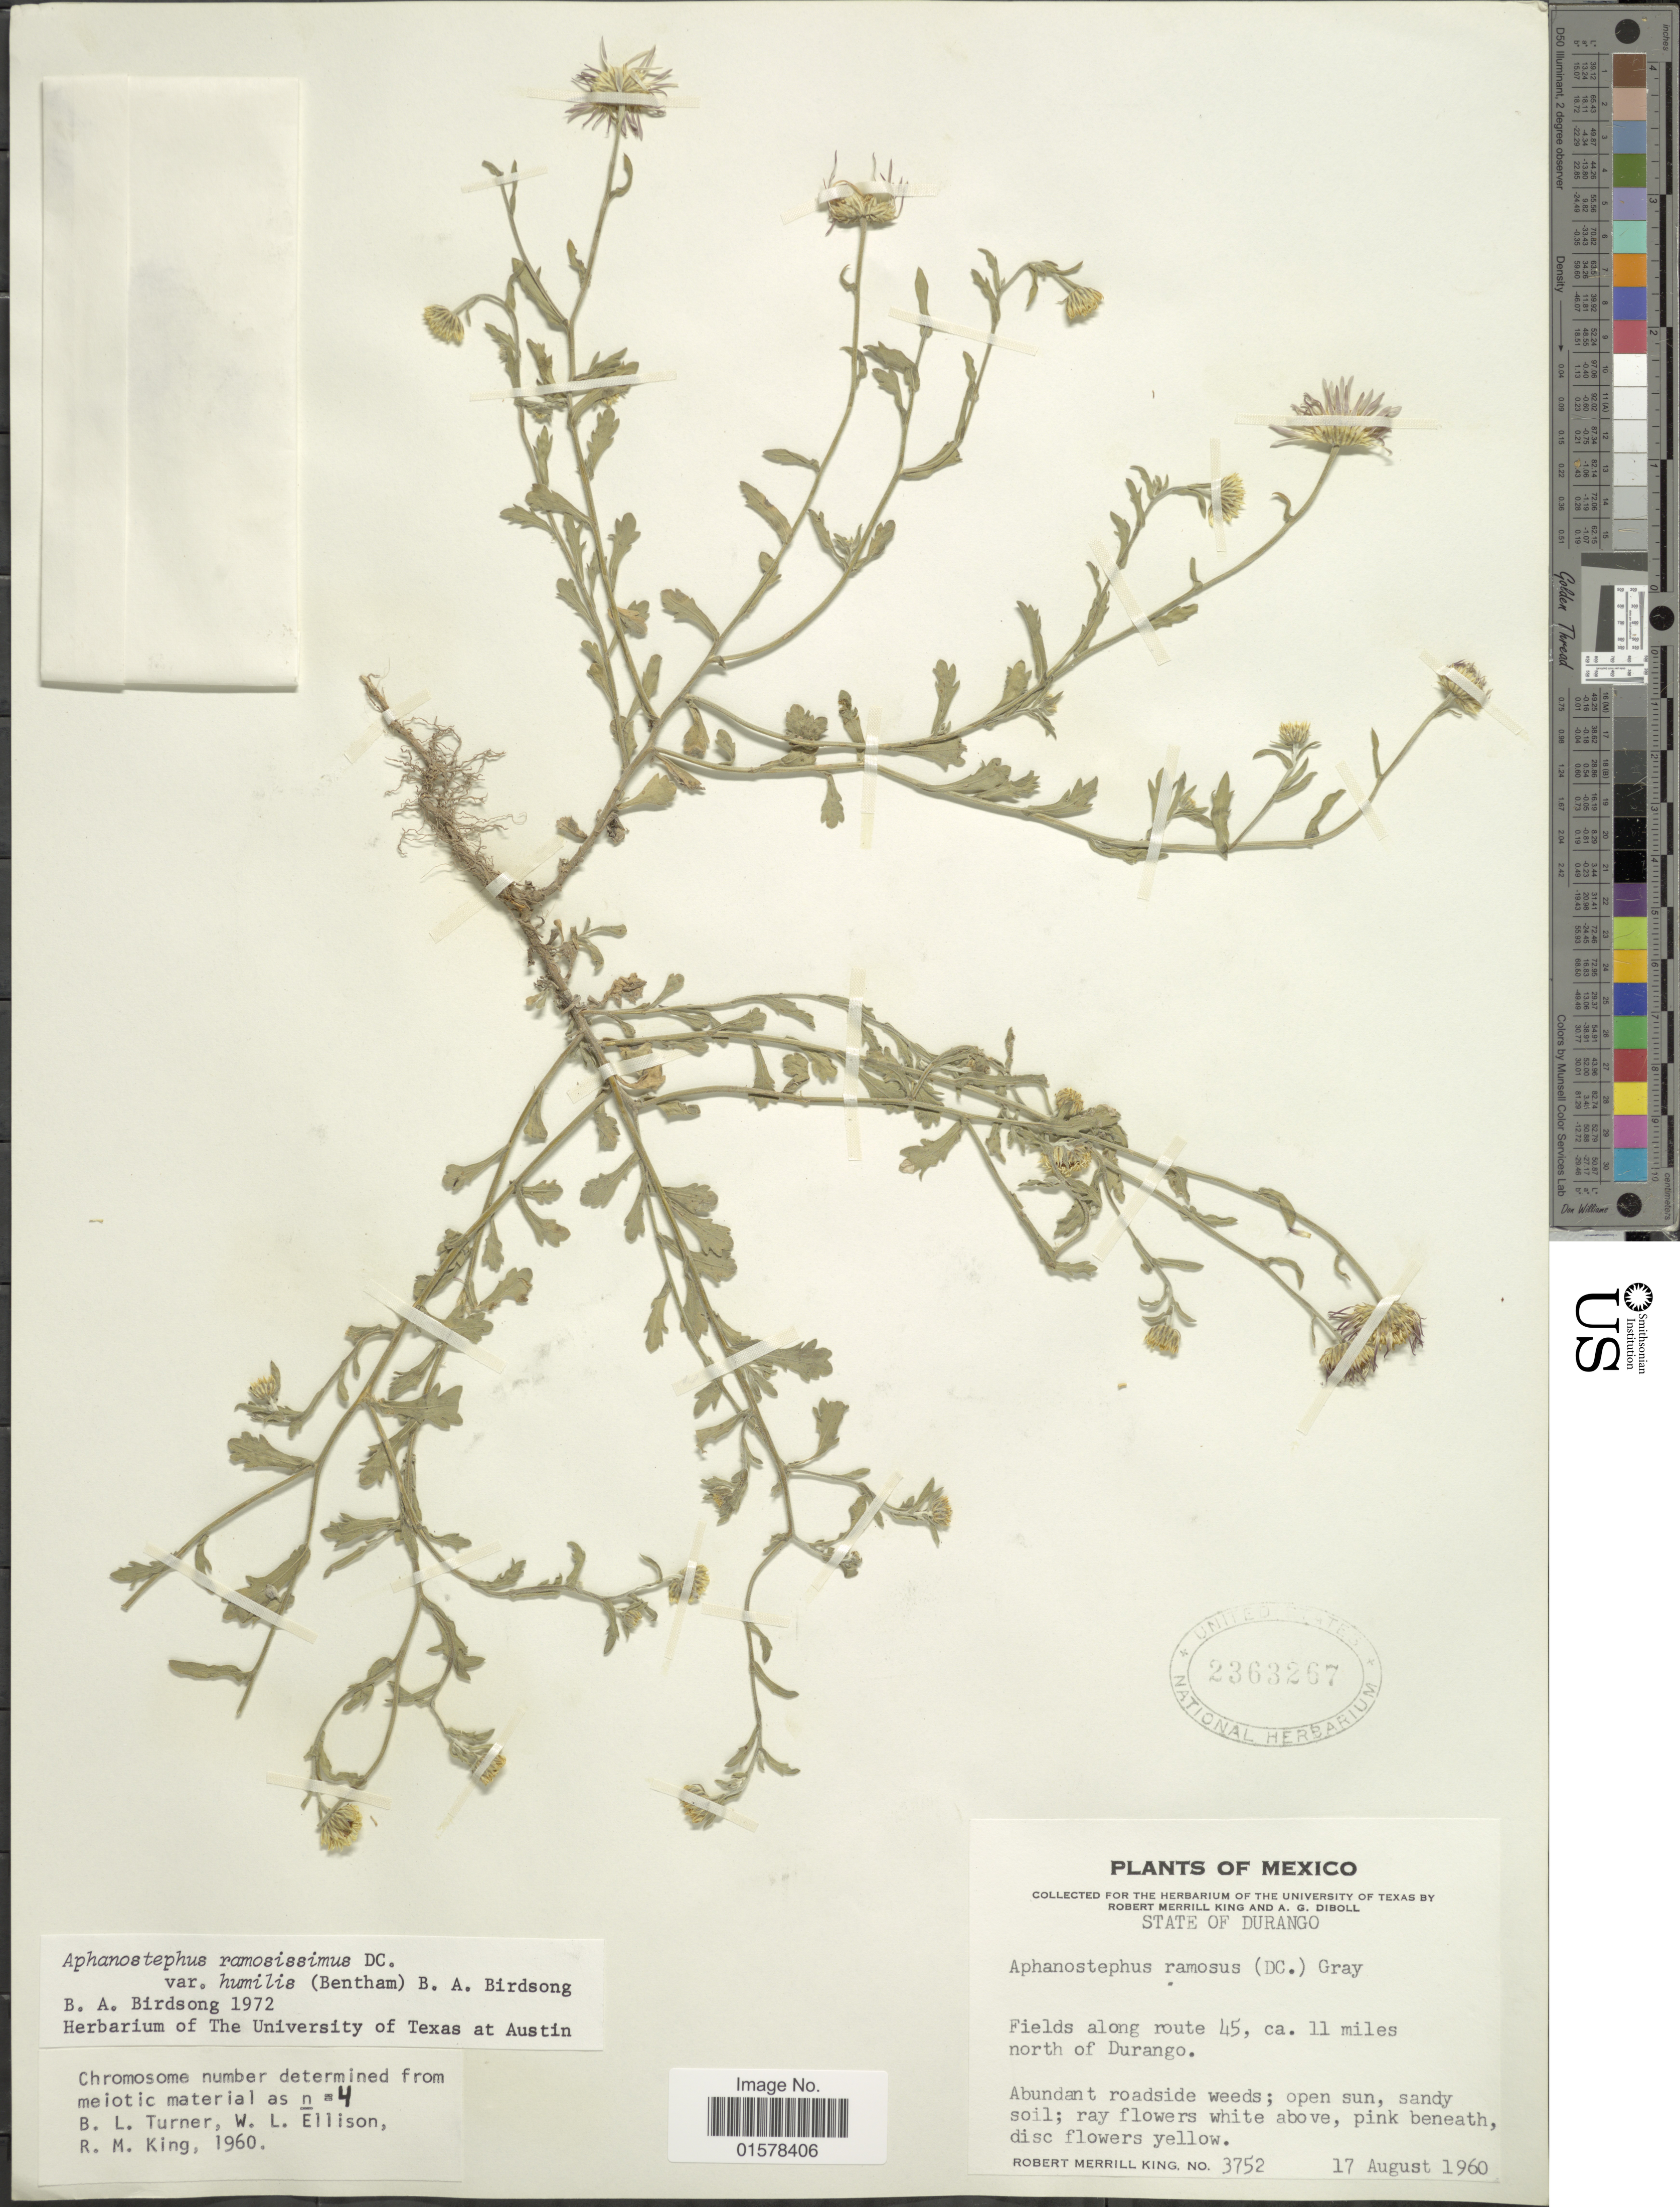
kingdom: Plantae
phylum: Tracheophyta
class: Magnoliopsida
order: Asterales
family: Asteraceae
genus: Aphanostephus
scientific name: Aphanostephus ramosissimus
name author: DC.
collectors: R. M. King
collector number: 3752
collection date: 1960-08-17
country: Mexico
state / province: Durango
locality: Mexico. State of Durango. Fields along route 45, ca. 11 miles north of Durango.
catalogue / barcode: US 2363267